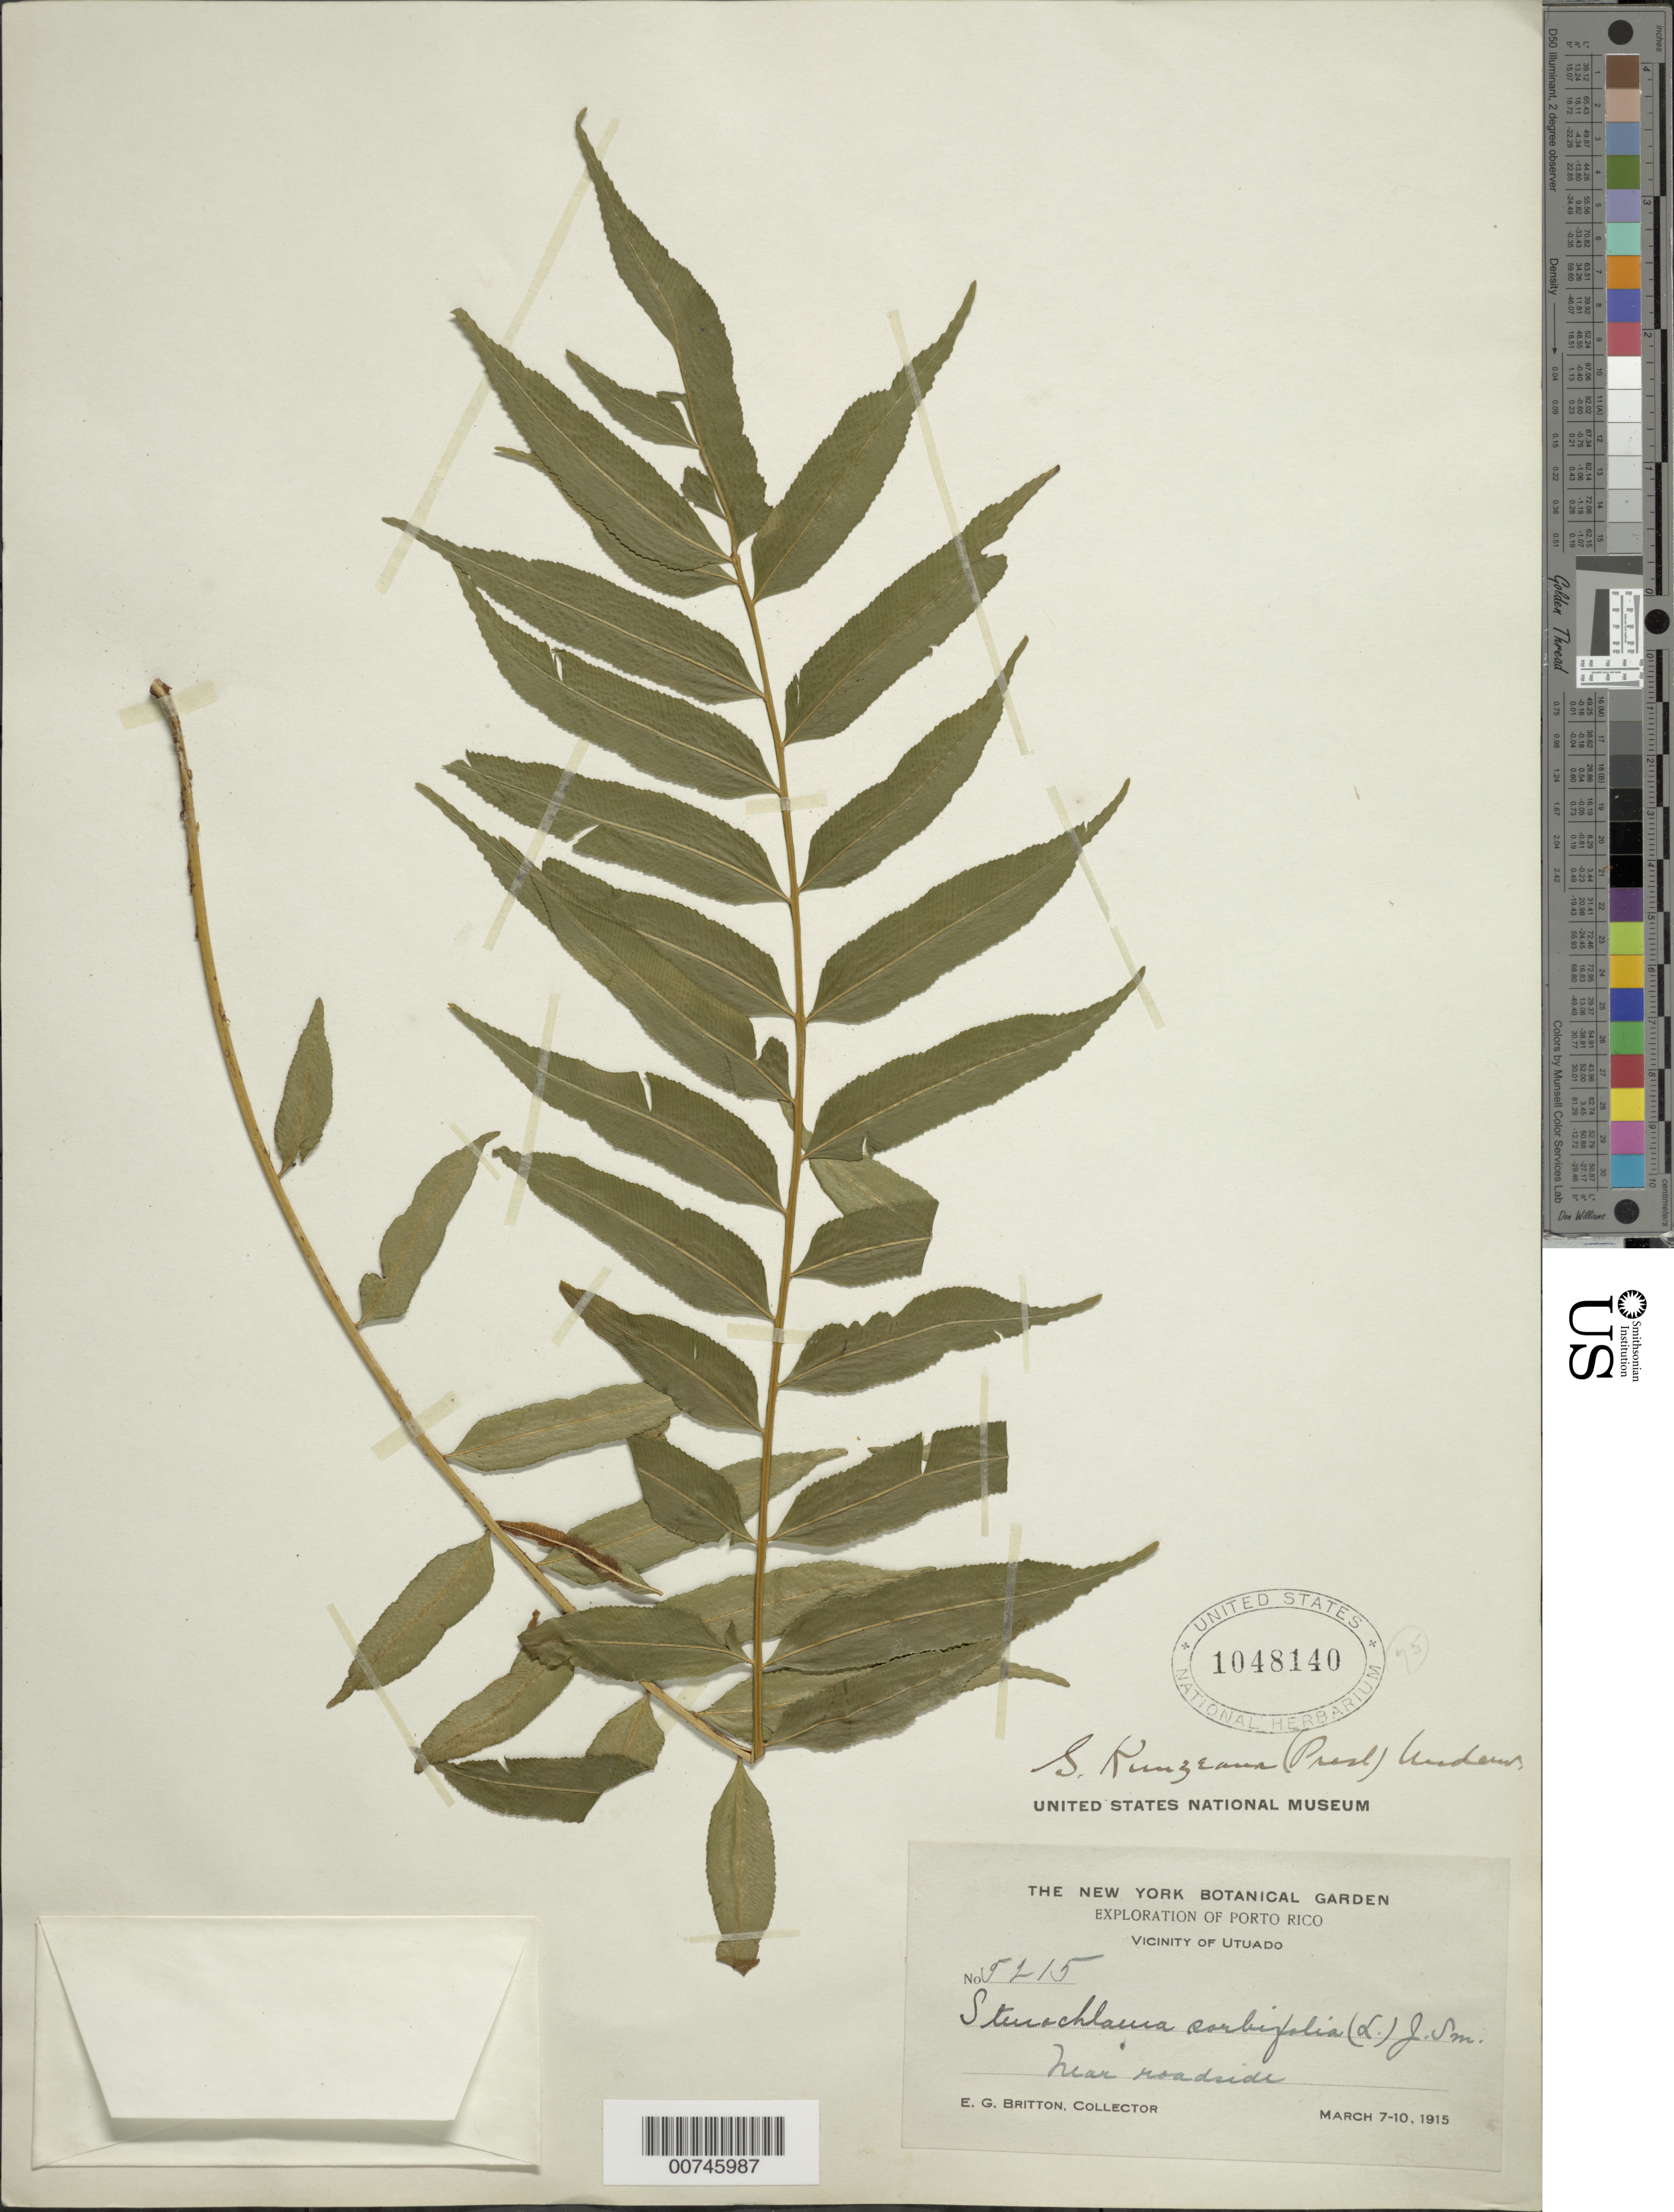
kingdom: Plantae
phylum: Tracheophyta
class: Polypodiopsida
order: Polypodiales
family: Lomariopsidaceae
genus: Lomariopsis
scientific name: Lomariopsis kunzeana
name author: (Underw.) Holttum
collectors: E. G. Britton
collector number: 5215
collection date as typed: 07 Mar 1915 to 10 Mar 1915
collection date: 1915-03-07/1915-03-10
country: Puerto Rico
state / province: Utuado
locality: Vicinity of Utuado.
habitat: Near roadside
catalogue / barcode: US 1048140